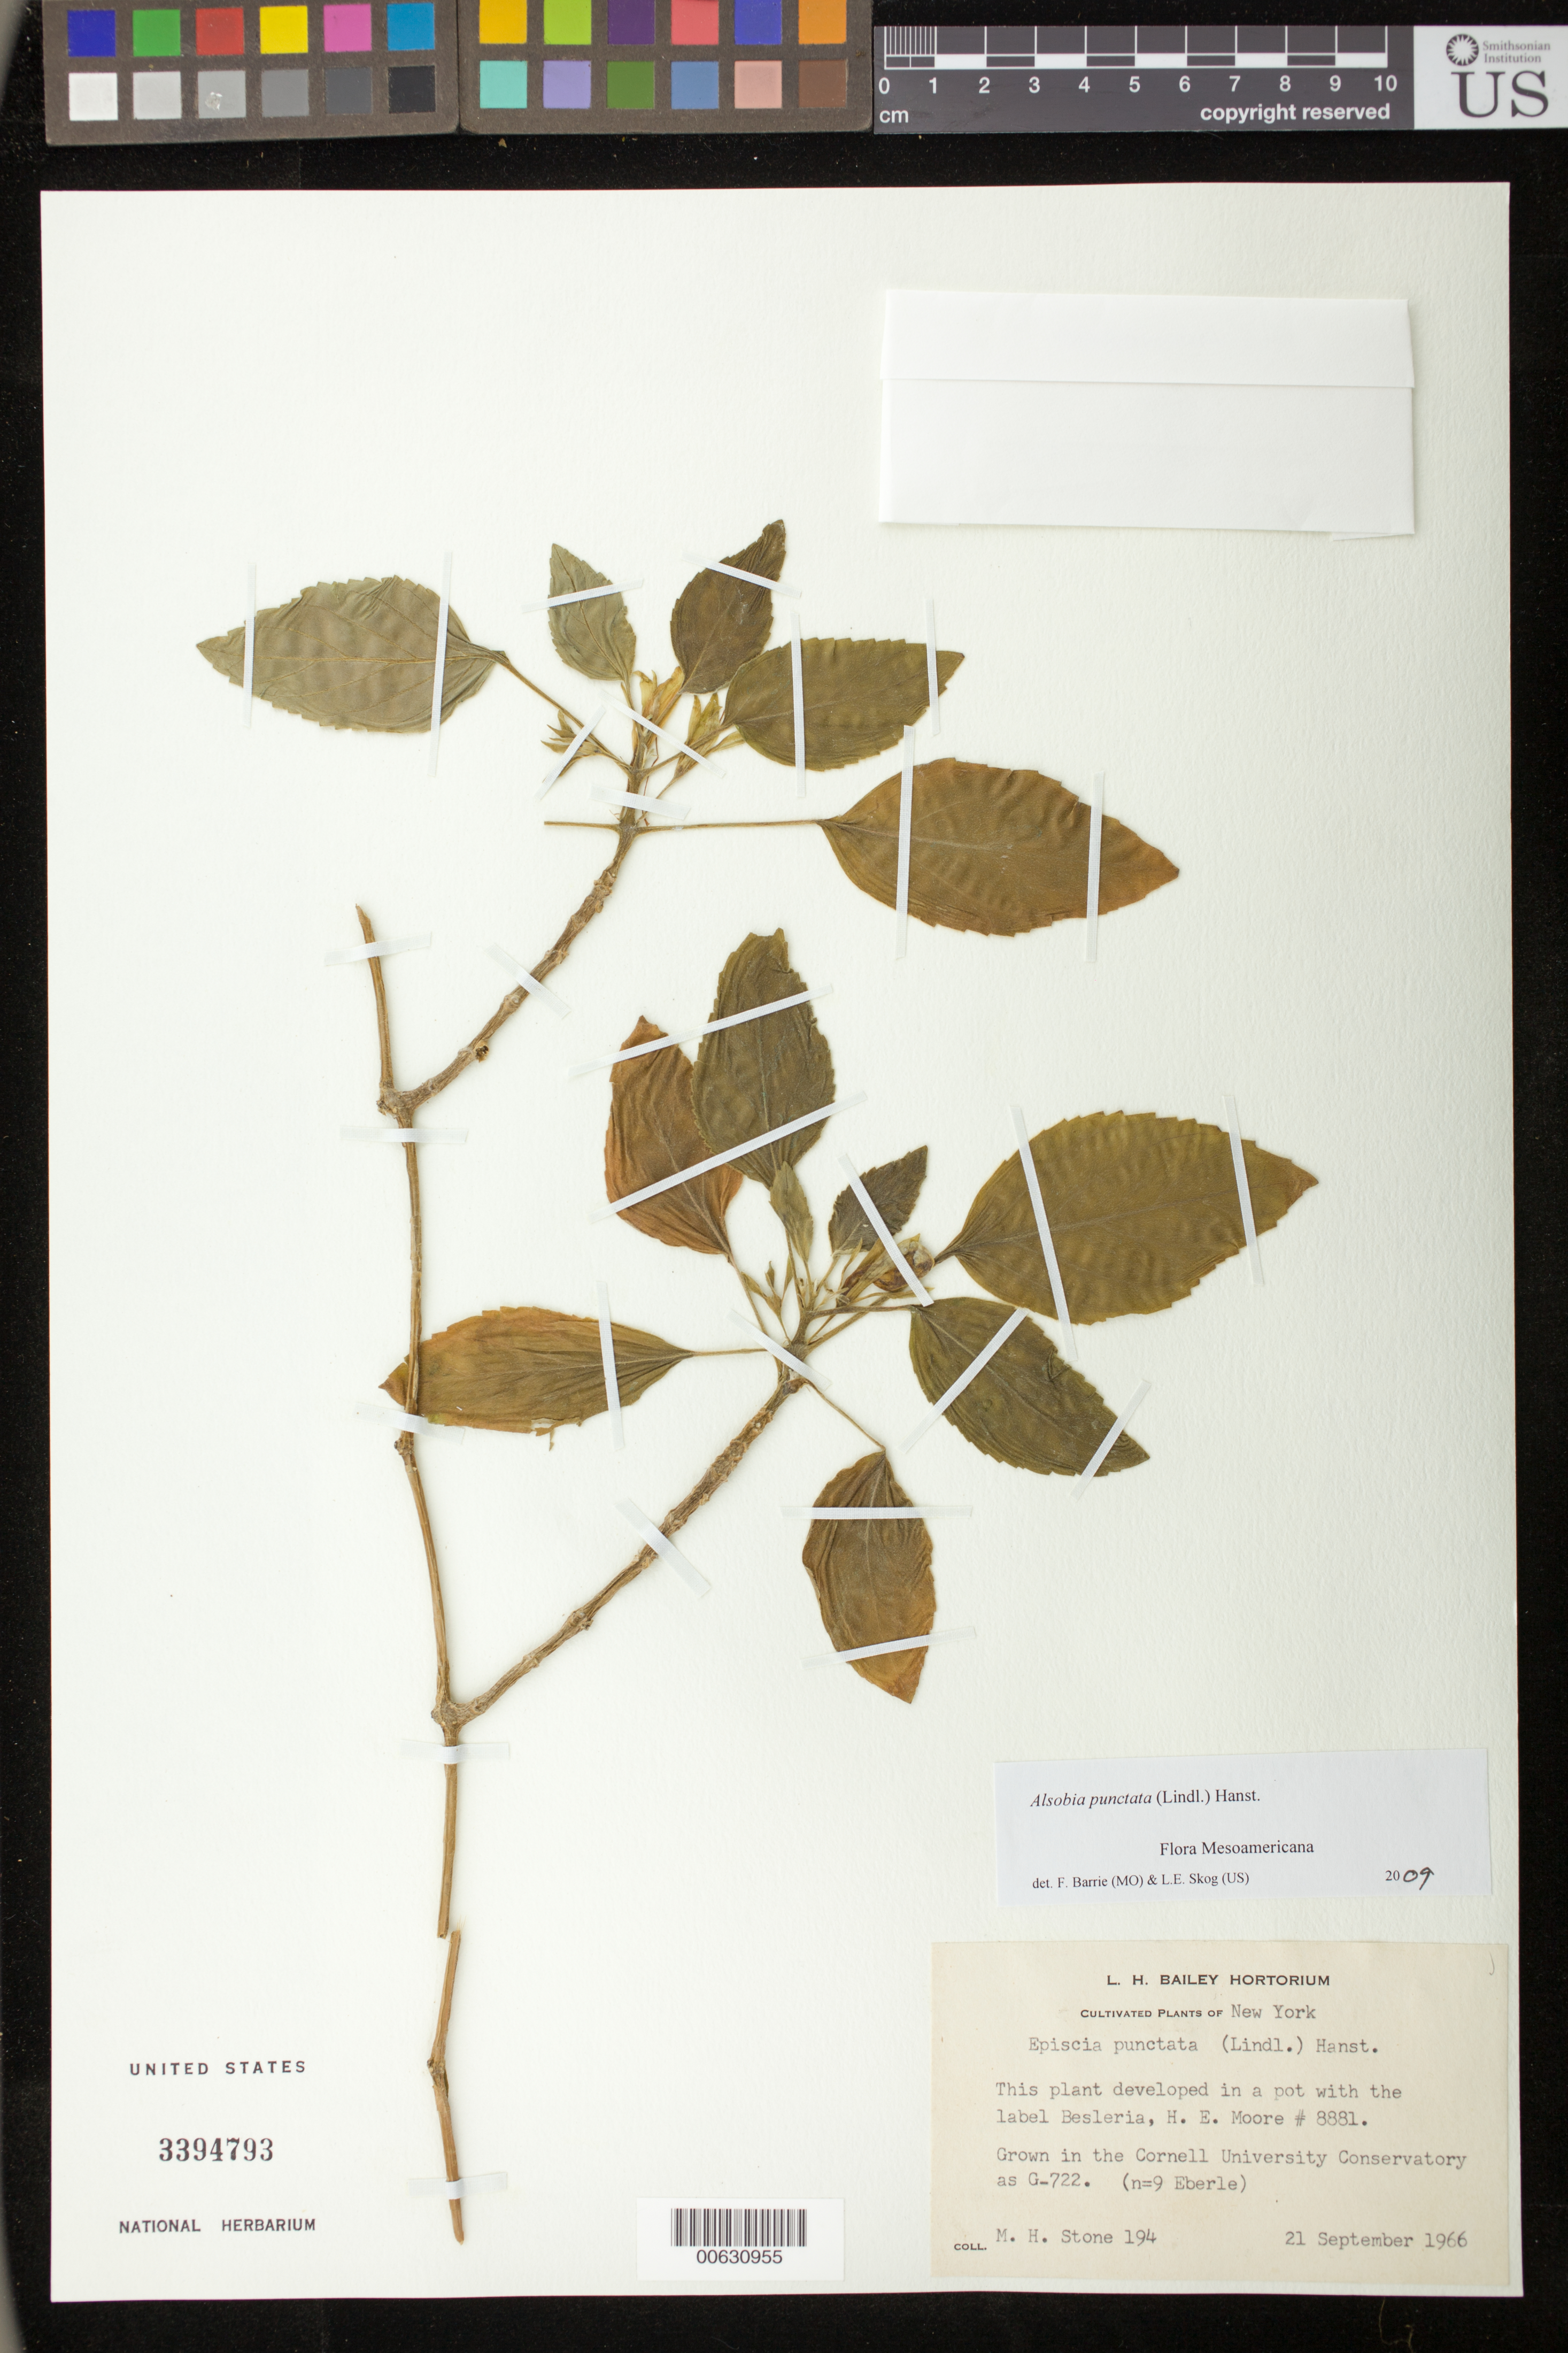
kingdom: Plantae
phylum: Tracheophyta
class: Magnoliopsida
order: Lamiales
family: Gesneriaceae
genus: Alsobia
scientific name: Alsobia punctata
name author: (Lindl.) Hanst.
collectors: M. Stone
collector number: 194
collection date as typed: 21 Sep 1966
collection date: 1966-09-21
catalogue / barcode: US 3394793